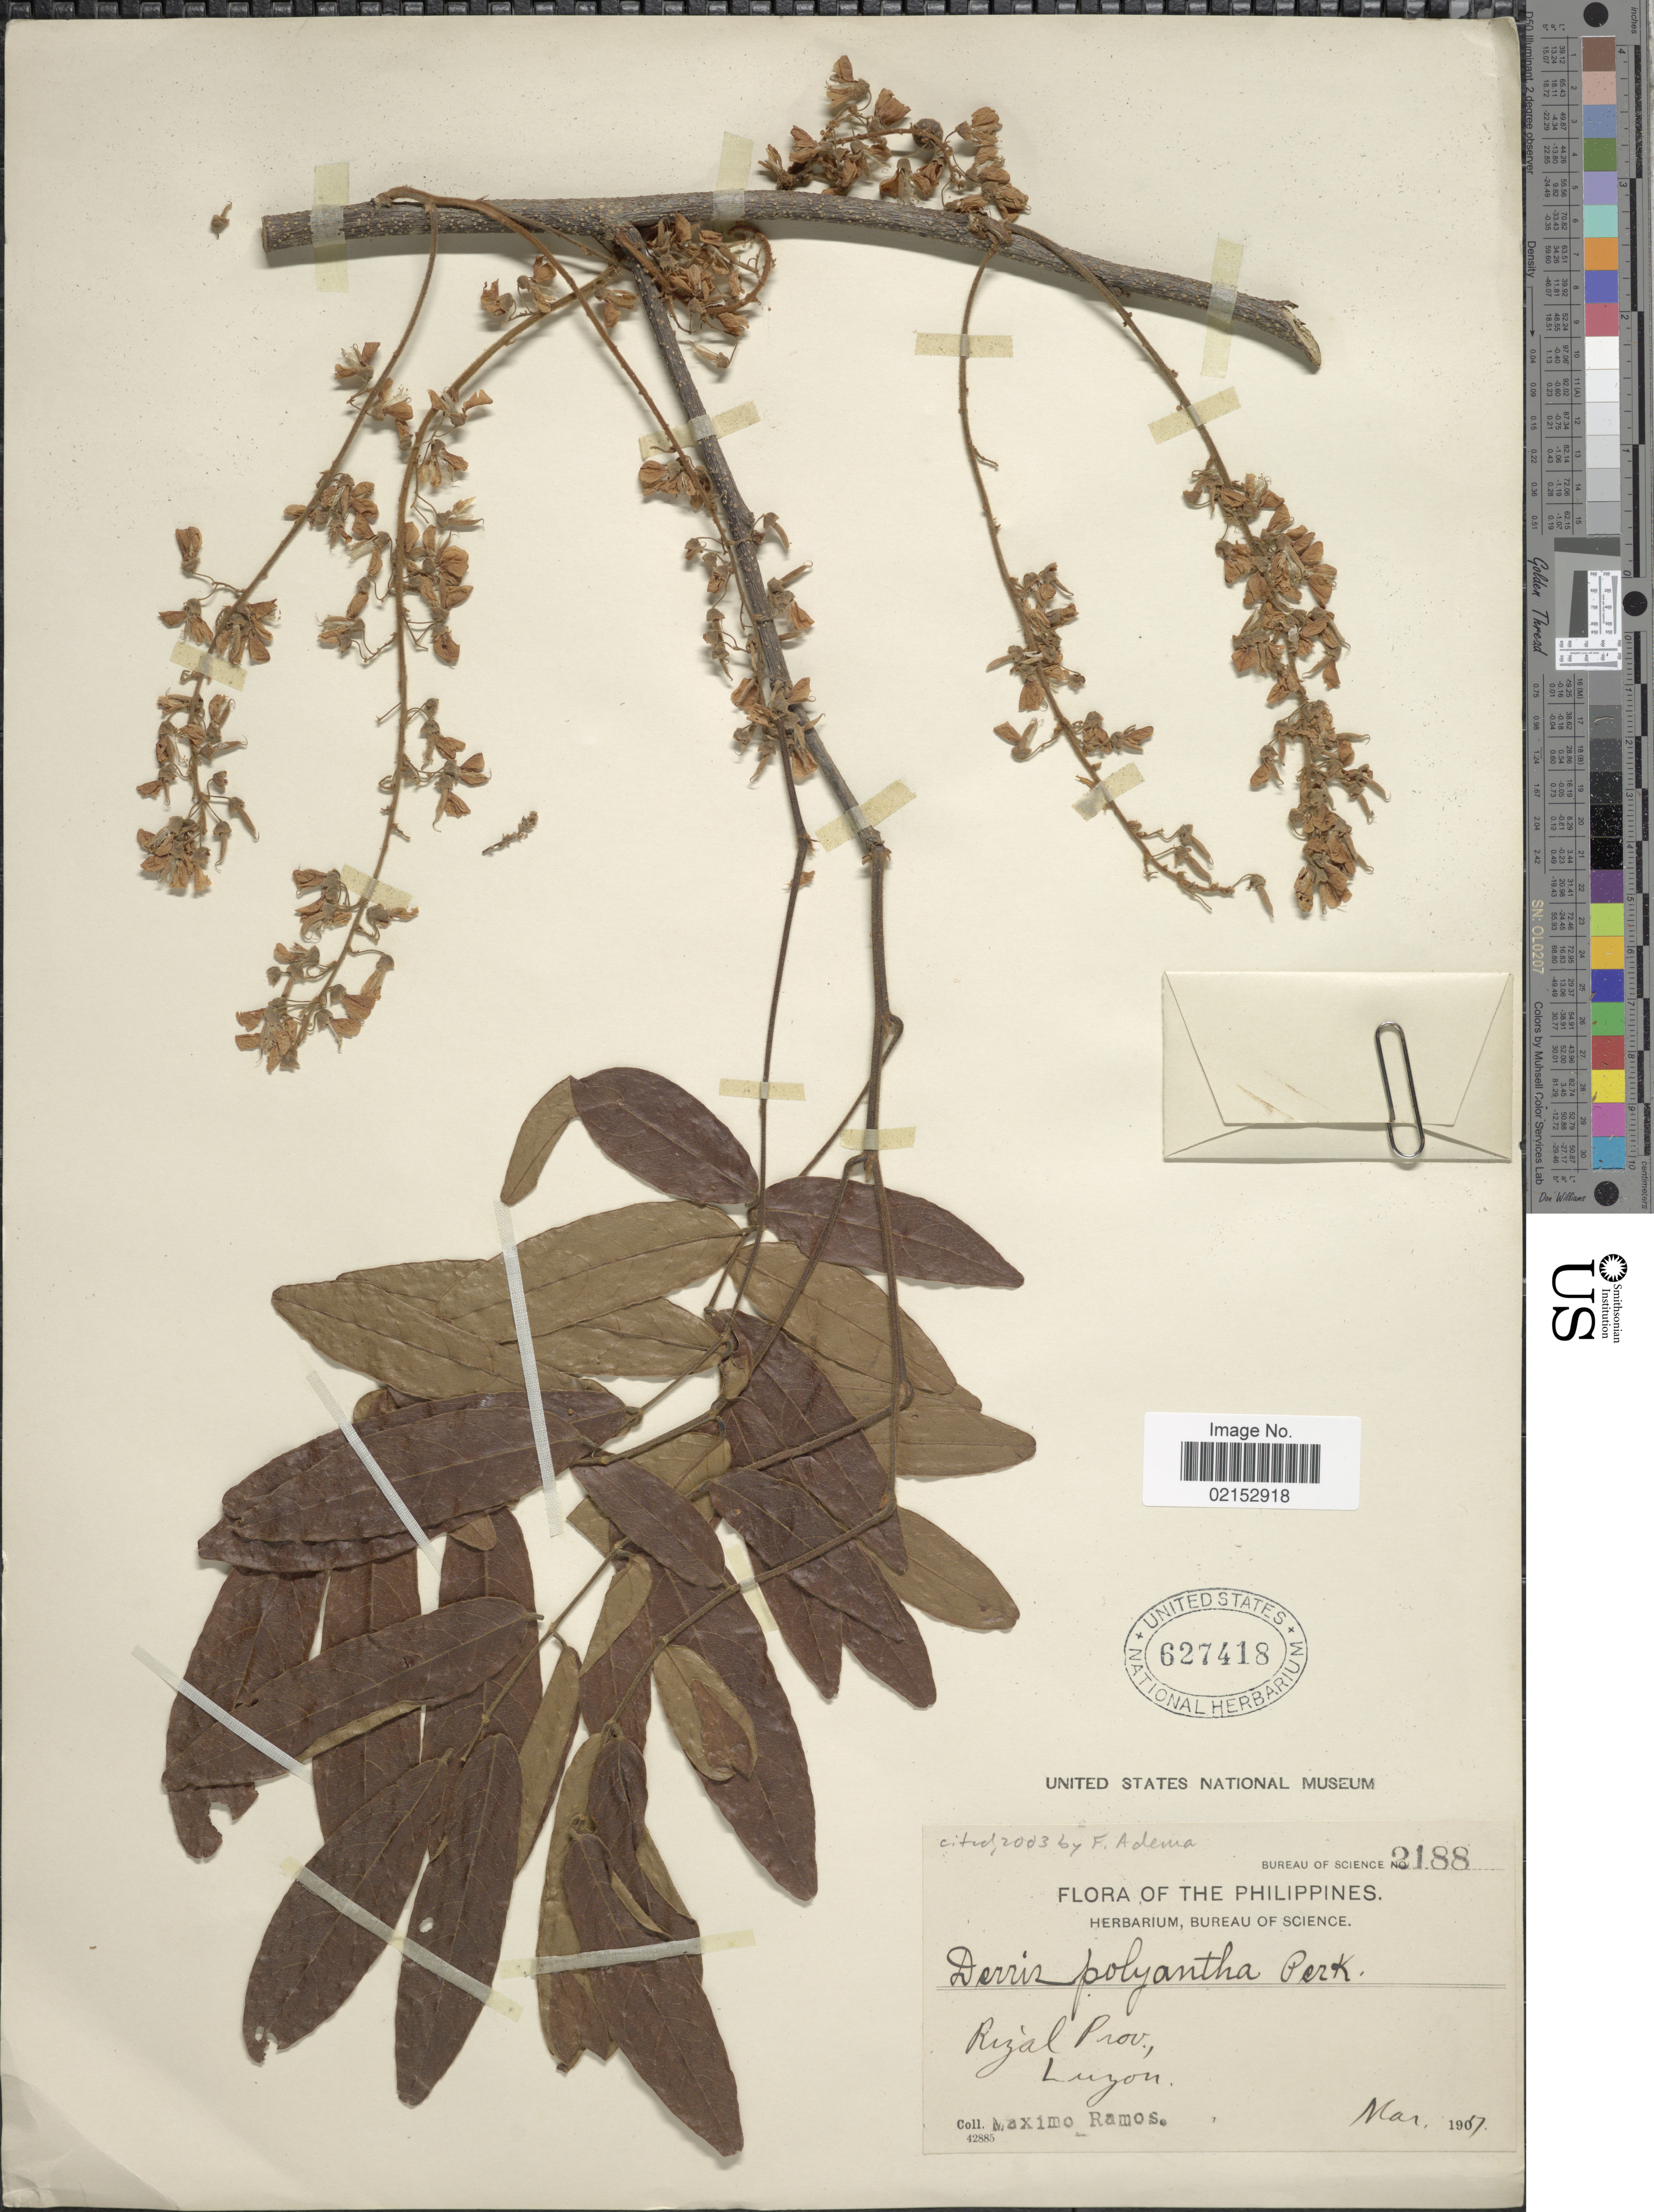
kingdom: Plantae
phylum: Tracheophyta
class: Magnoliopsida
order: Fabales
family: Fabaceae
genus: Derris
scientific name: Derris polyantha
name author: Perkins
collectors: M. Ramos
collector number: Bureau of Science 2188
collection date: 1917-03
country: Philippines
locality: Rizal Prov., Luzon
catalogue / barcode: US 627418